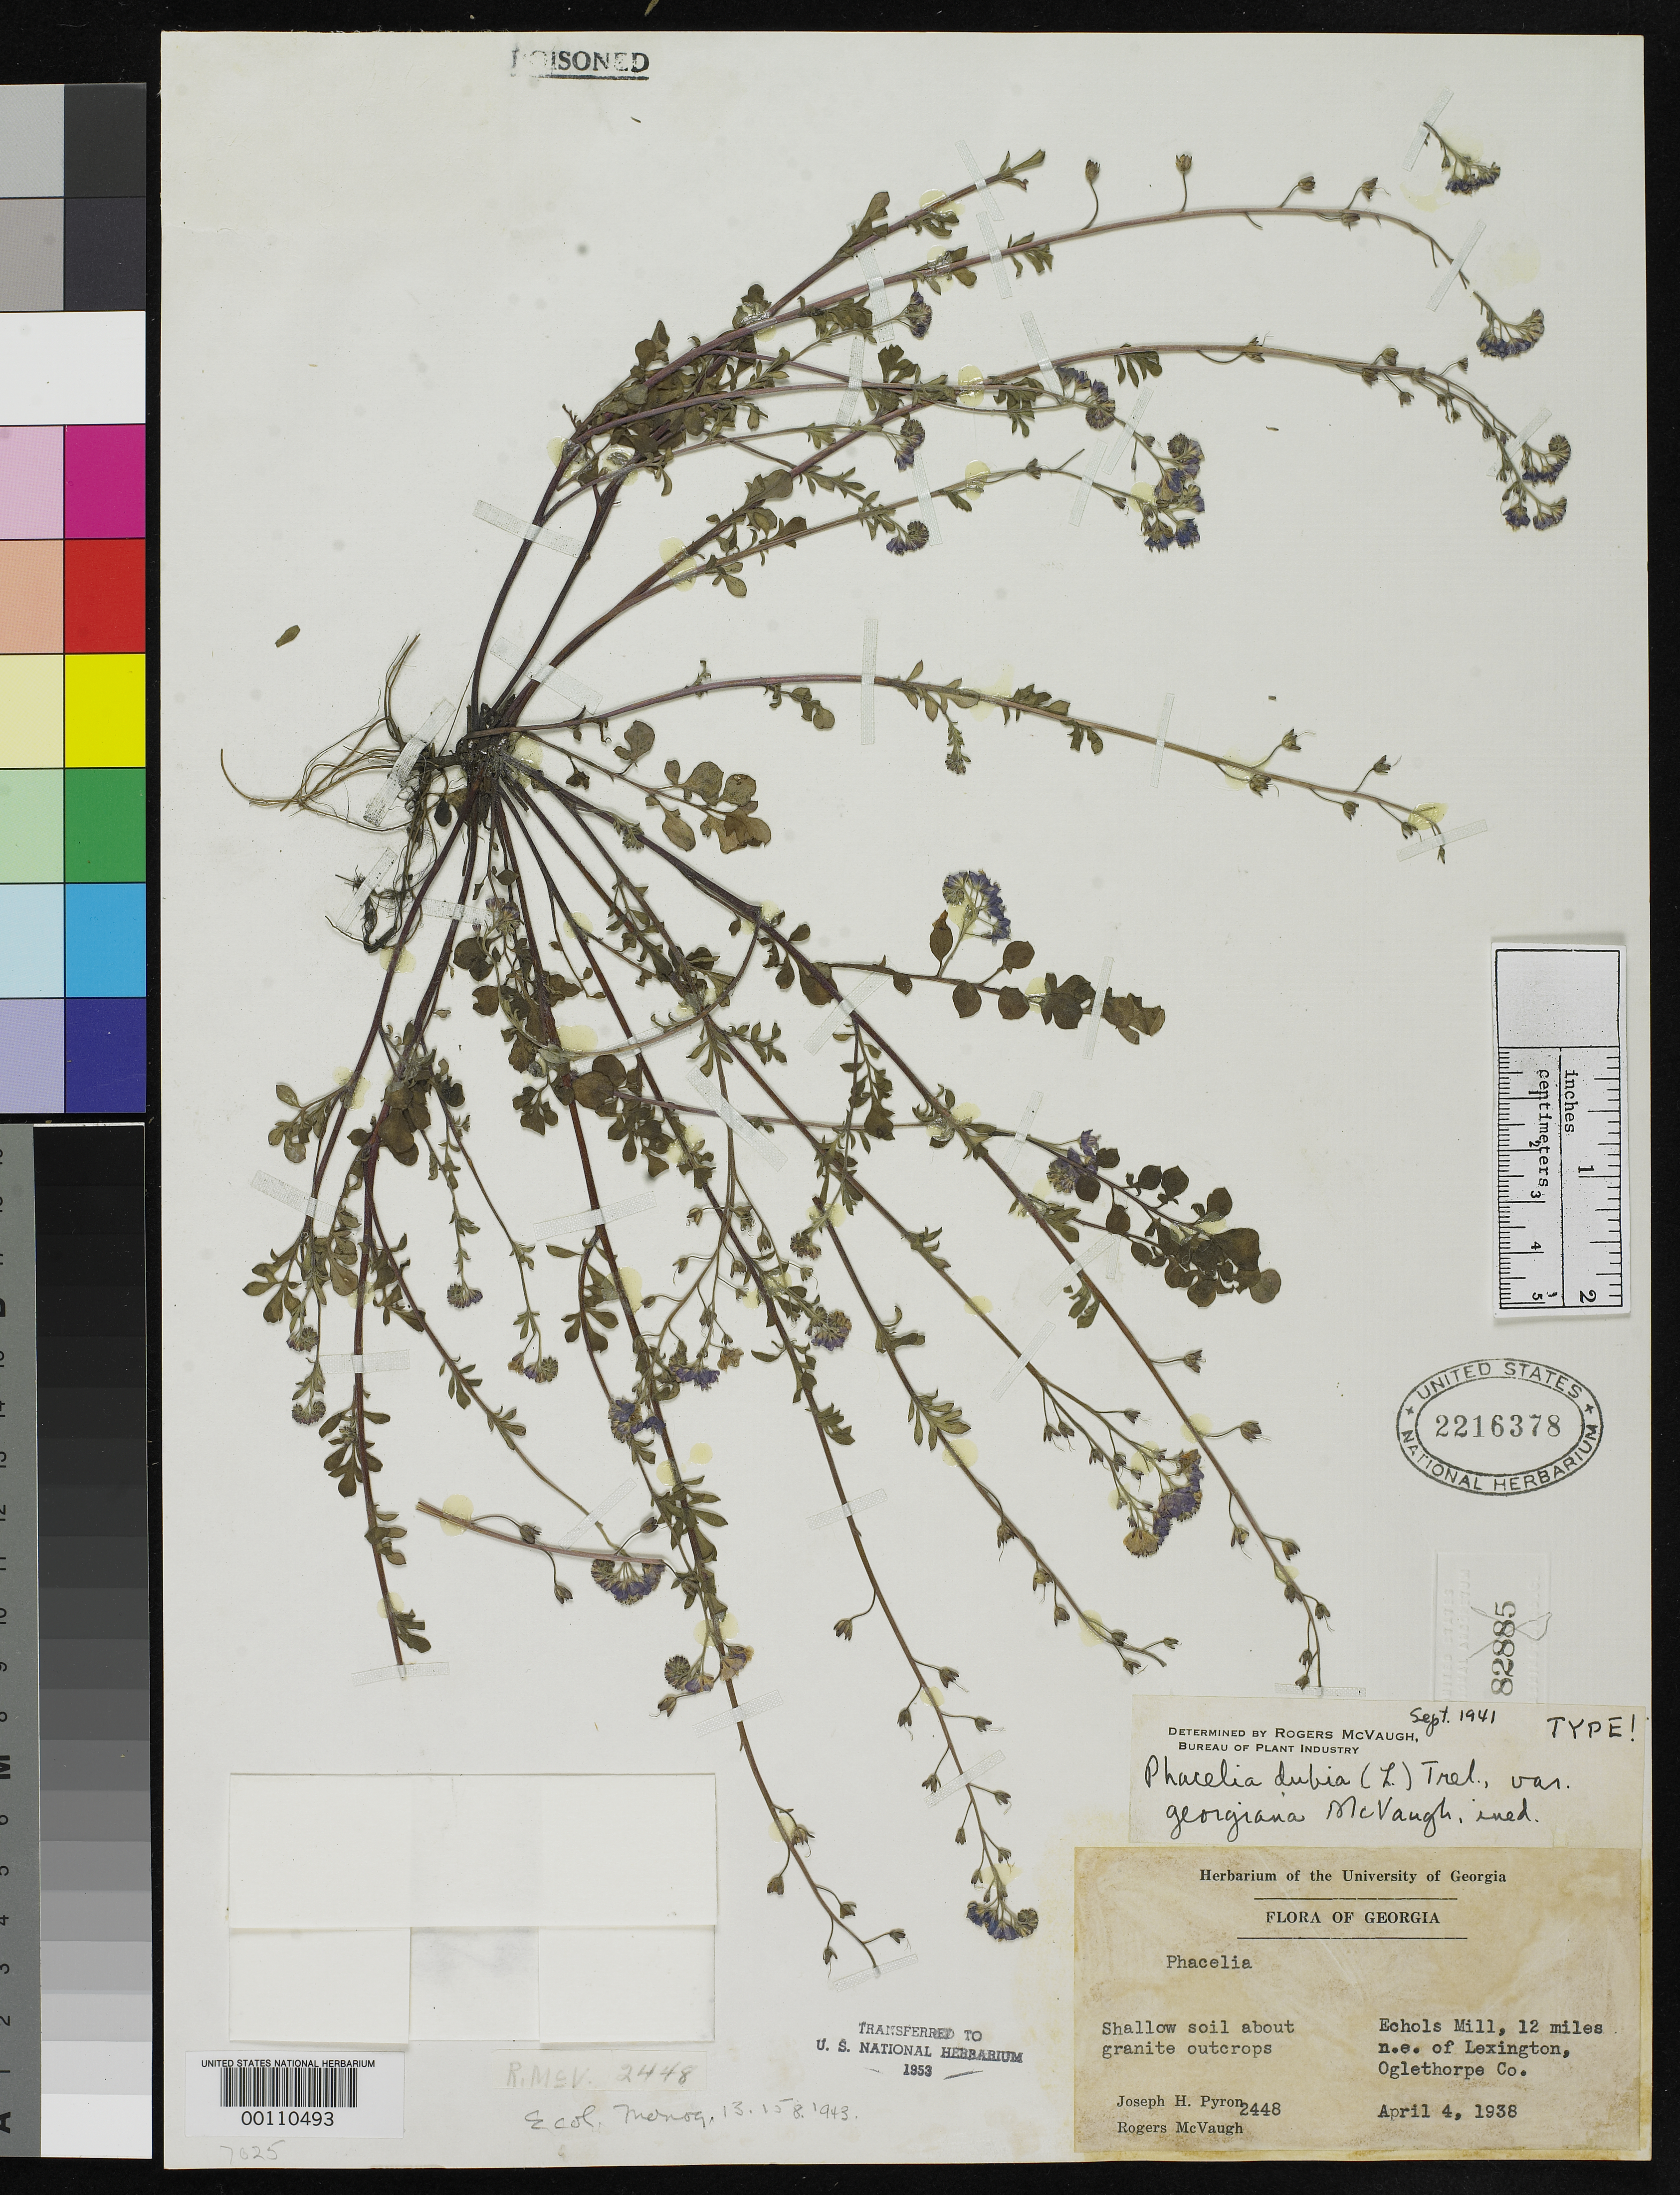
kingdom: Plantae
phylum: Tracheophyta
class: Magnoliopsida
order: Boraginales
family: Hydrophyllaceae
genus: Phacelia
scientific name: Phacelia dubia var. georgiana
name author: McVaugh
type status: Holotype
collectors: J. H. Pyron & R. McVaugh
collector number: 2448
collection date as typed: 04 Apr 1938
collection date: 1938-04-04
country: United States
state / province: Georgia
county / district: Oglethorpe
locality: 12 mi NE of Lexington, Echols Mill.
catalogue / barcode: US 2216378